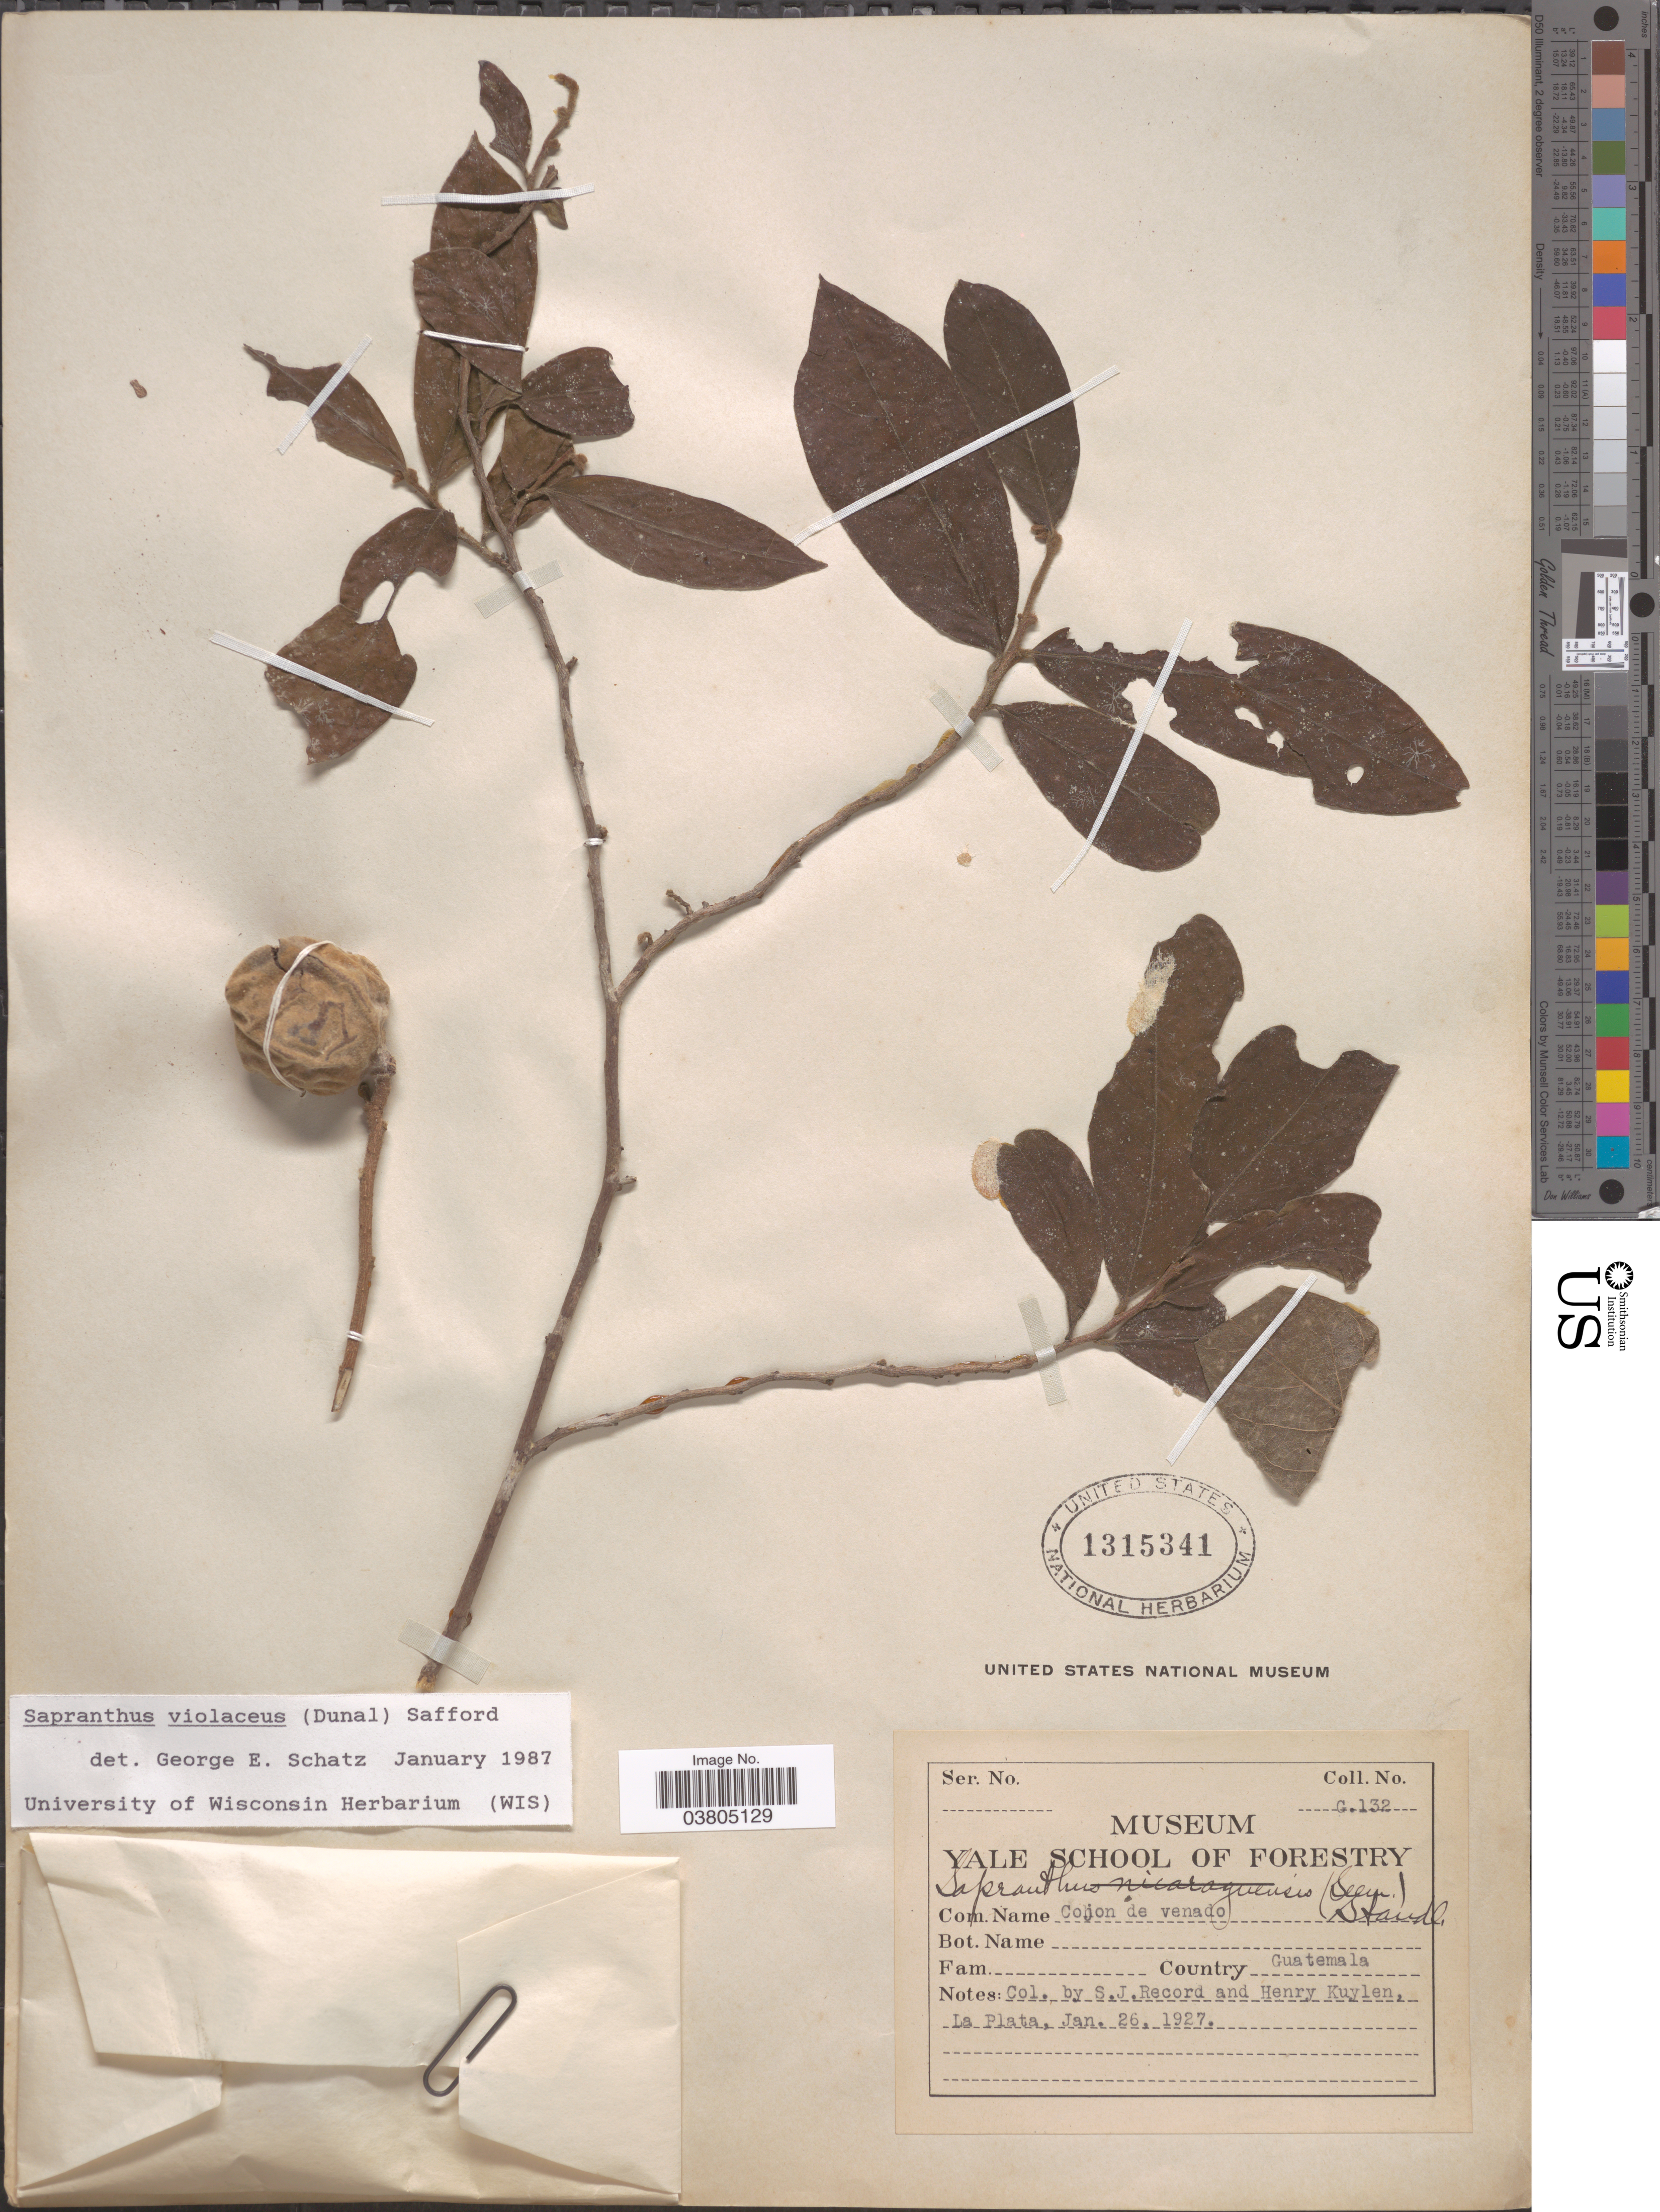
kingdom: Plantae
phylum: Tracheophyta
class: Magnoliopsida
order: Magnoliales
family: Annonaceae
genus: Sapranthus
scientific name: Sapranthus violaceus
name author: (Dunal) Saff.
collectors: S. J. Record & H. Kuylen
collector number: G132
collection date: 1927-01-26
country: Guatemala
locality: La Plata.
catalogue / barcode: US 1315341